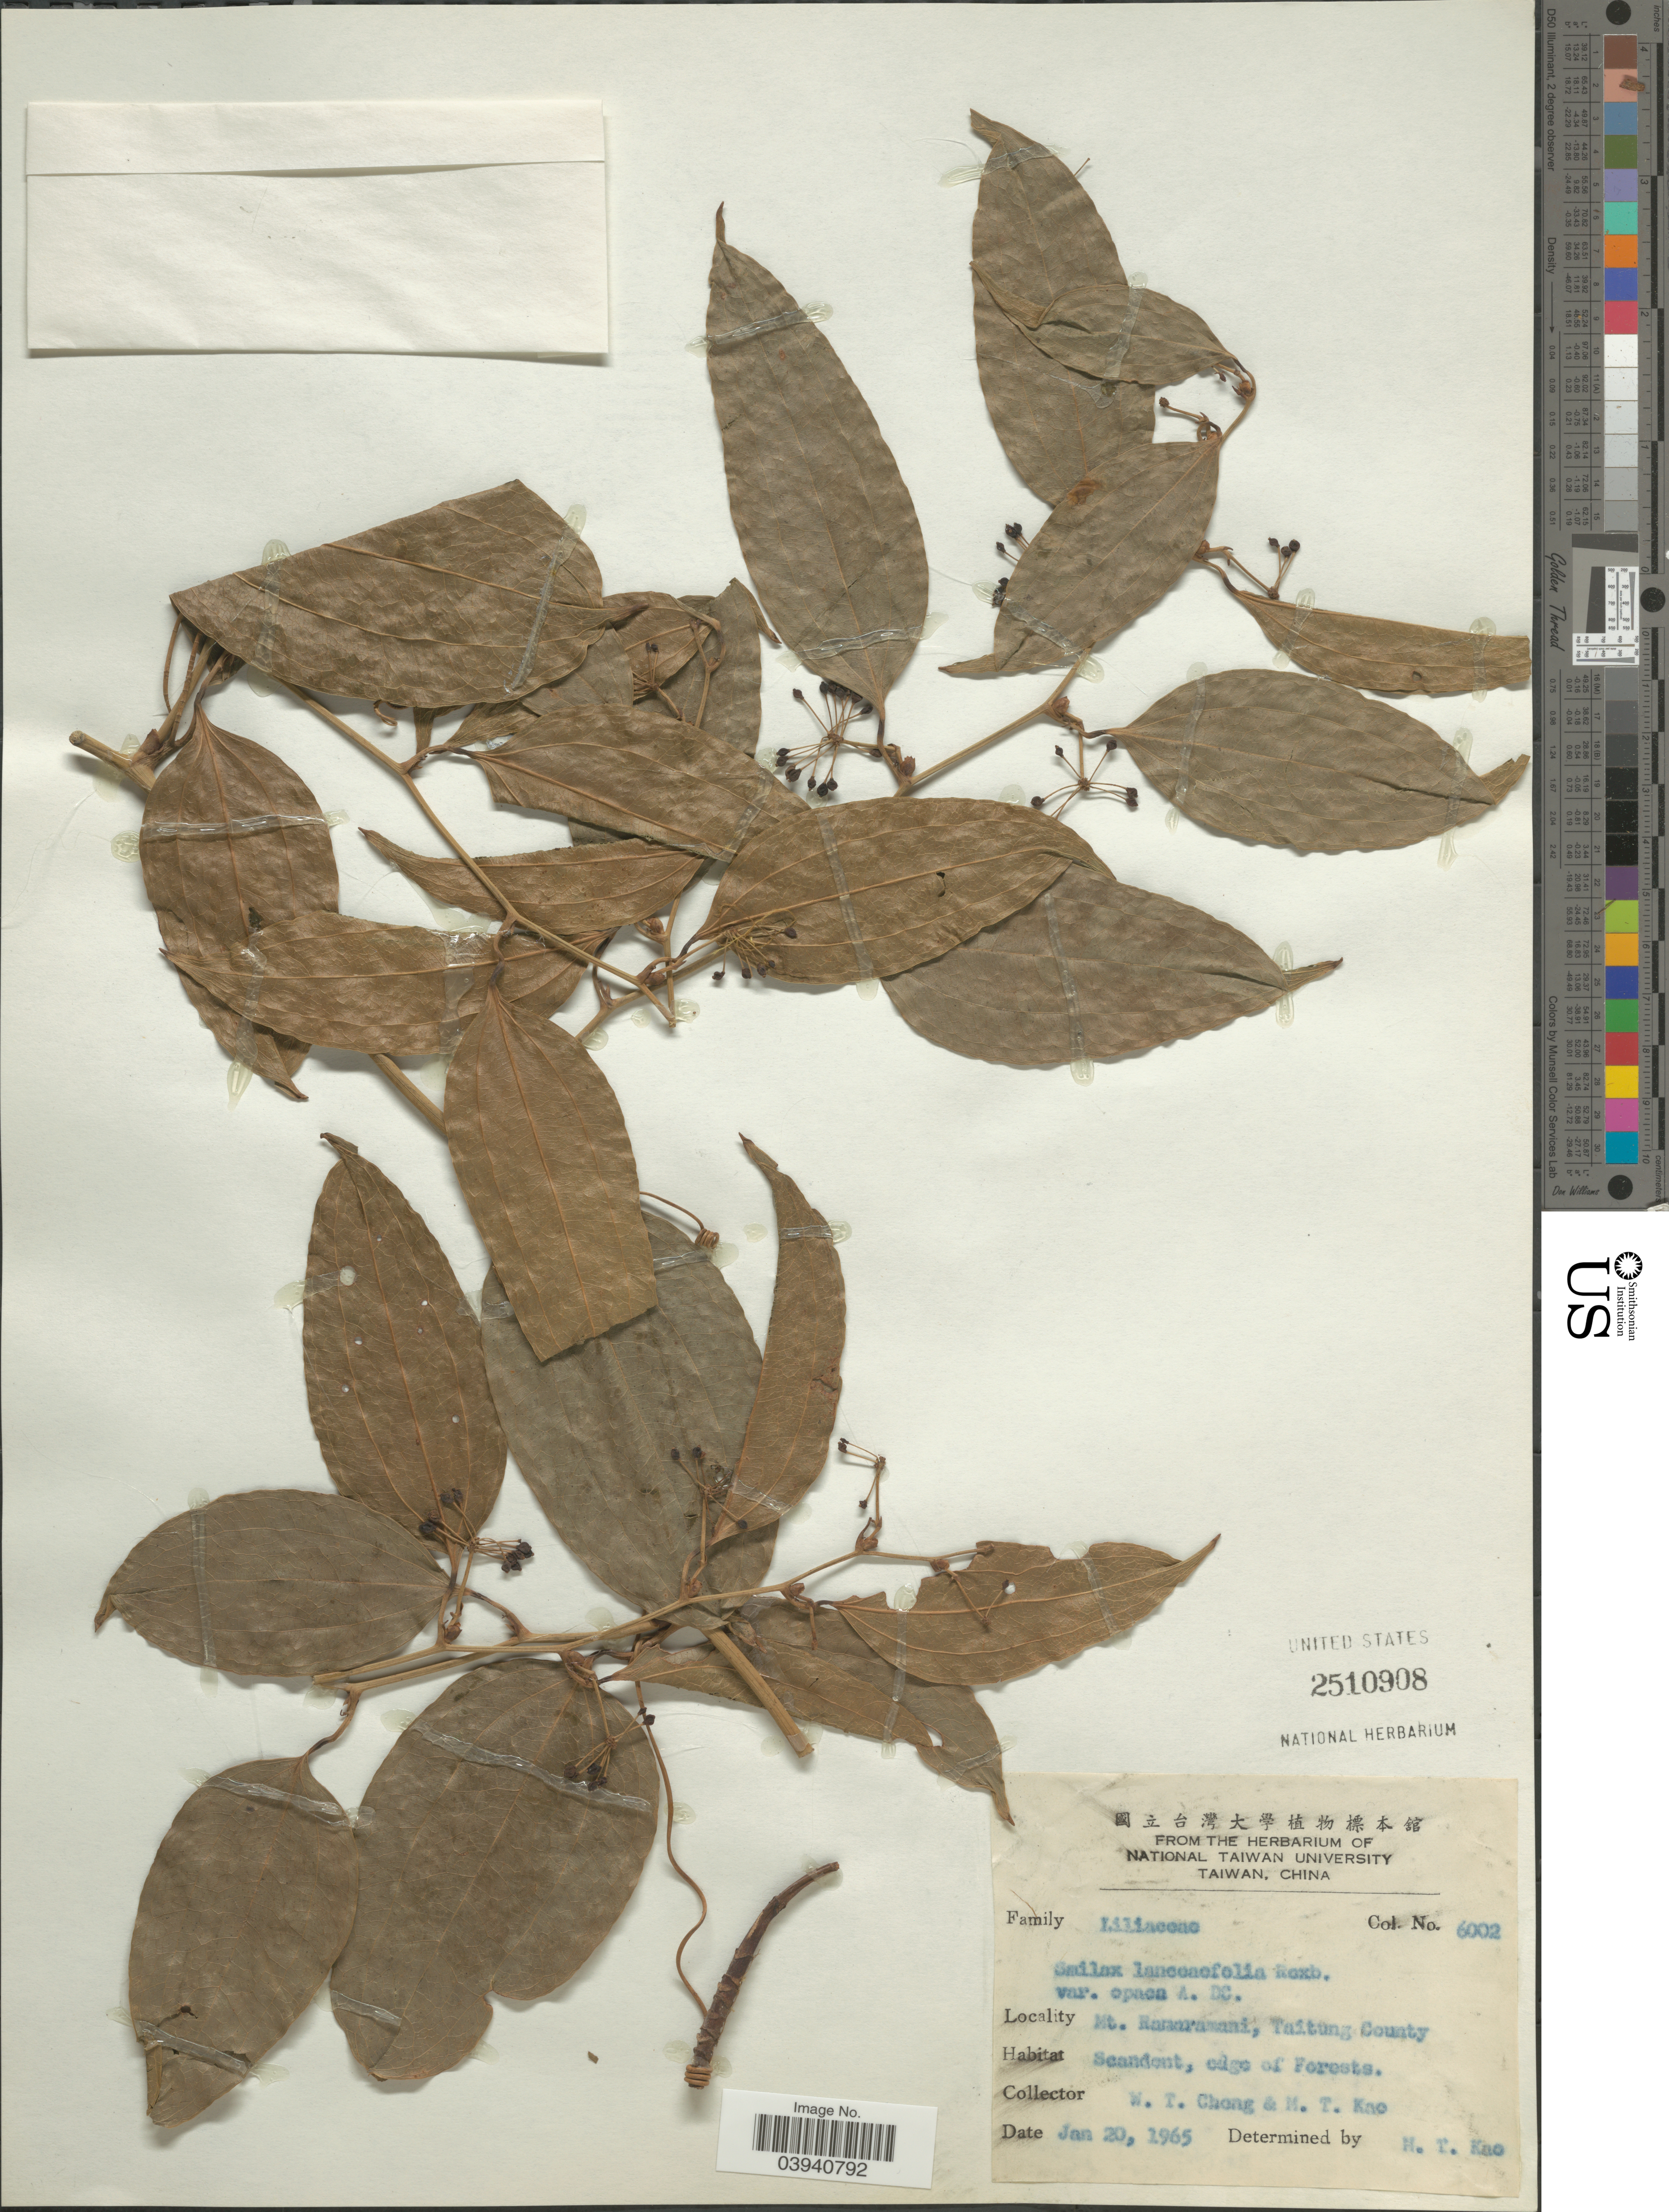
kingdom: Plantae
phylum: Tracheophyta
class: Liliopsida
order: Liliales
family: Smilacaceae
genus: Smilax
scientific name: Smilax lanceifolia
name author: Roxb.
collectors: W. Cheng & M. T. Kao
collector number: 6002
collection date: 1965-01-20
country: Taiwan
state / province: Taitung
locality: Mt. Ramaramani, Taitun County.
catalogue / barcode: US 2510908